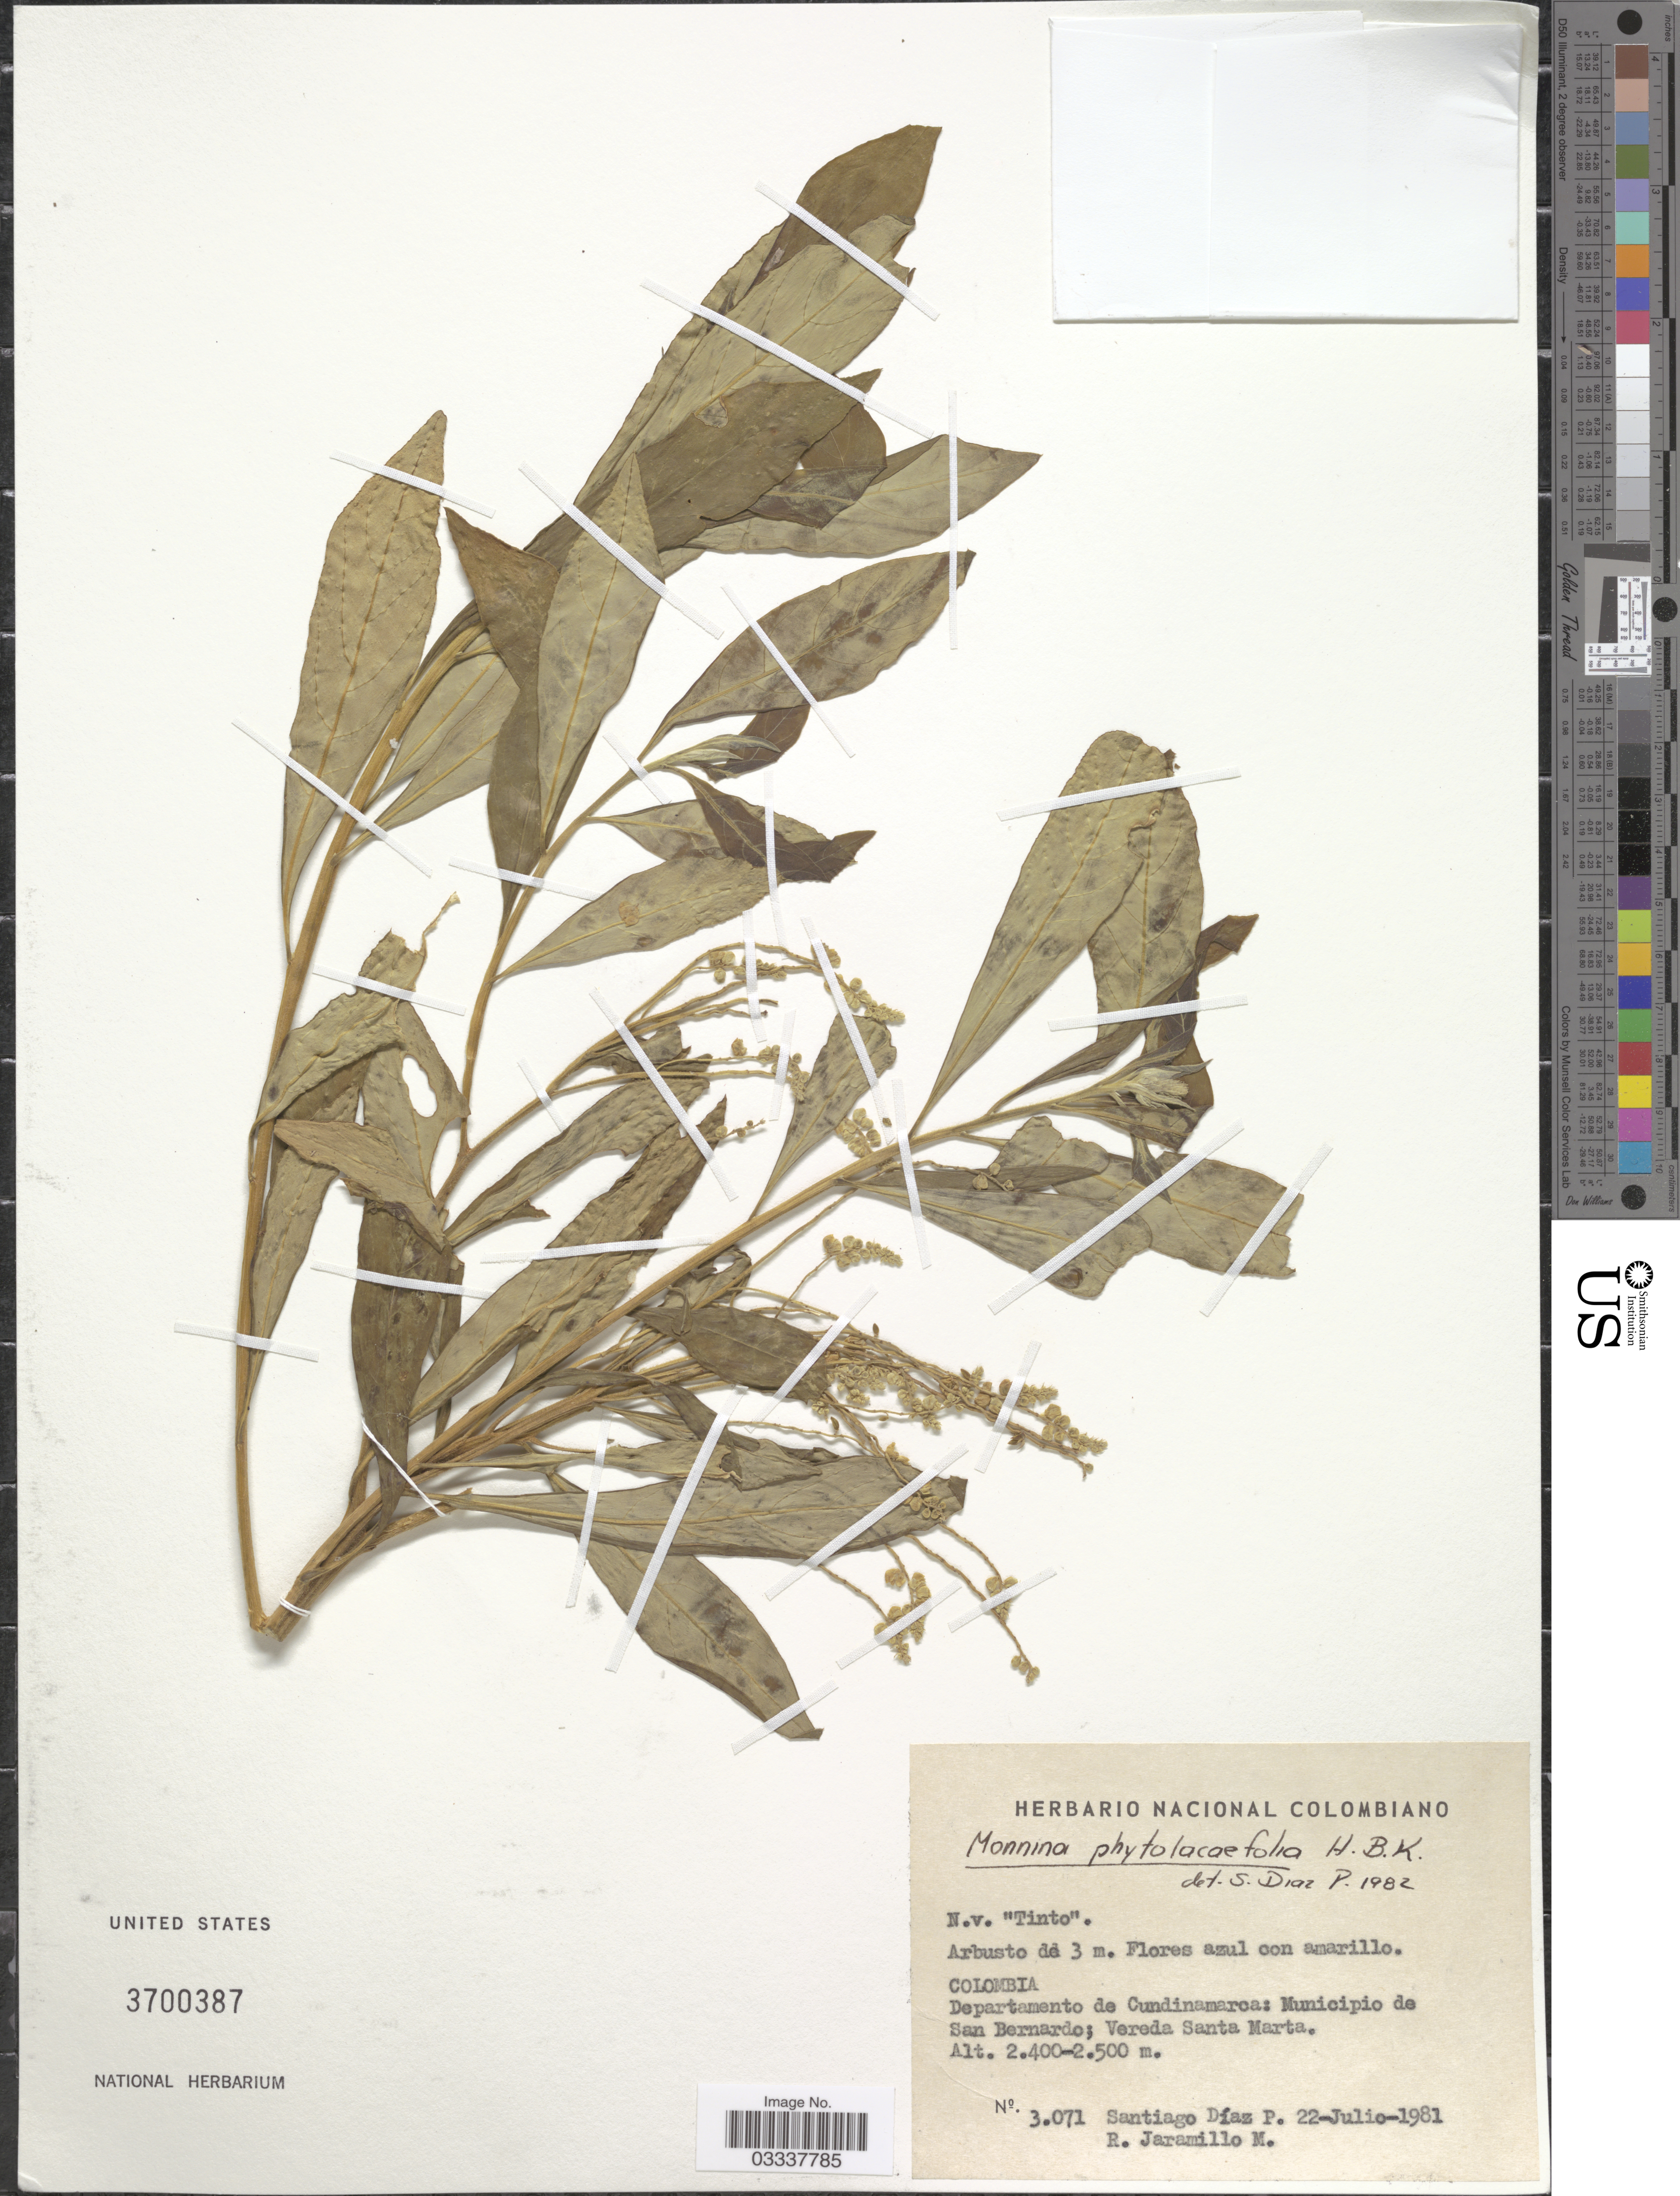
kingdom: Plantae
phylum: Tracheophyta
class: Magnoliopsida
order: Fabales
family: Polygalaceae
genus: Monnina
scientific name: Monnina phytolaccifolia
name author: Kunth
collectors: S. Diaz P. & R. Jaramillo M.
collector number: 3071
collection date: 1981-07-22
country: Colombia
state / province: Cundinamarca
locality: Departamento de Cundinamarca; Municipio de San Bernardo; Vereda Portones.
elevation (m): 2400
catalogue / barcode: US 3700387